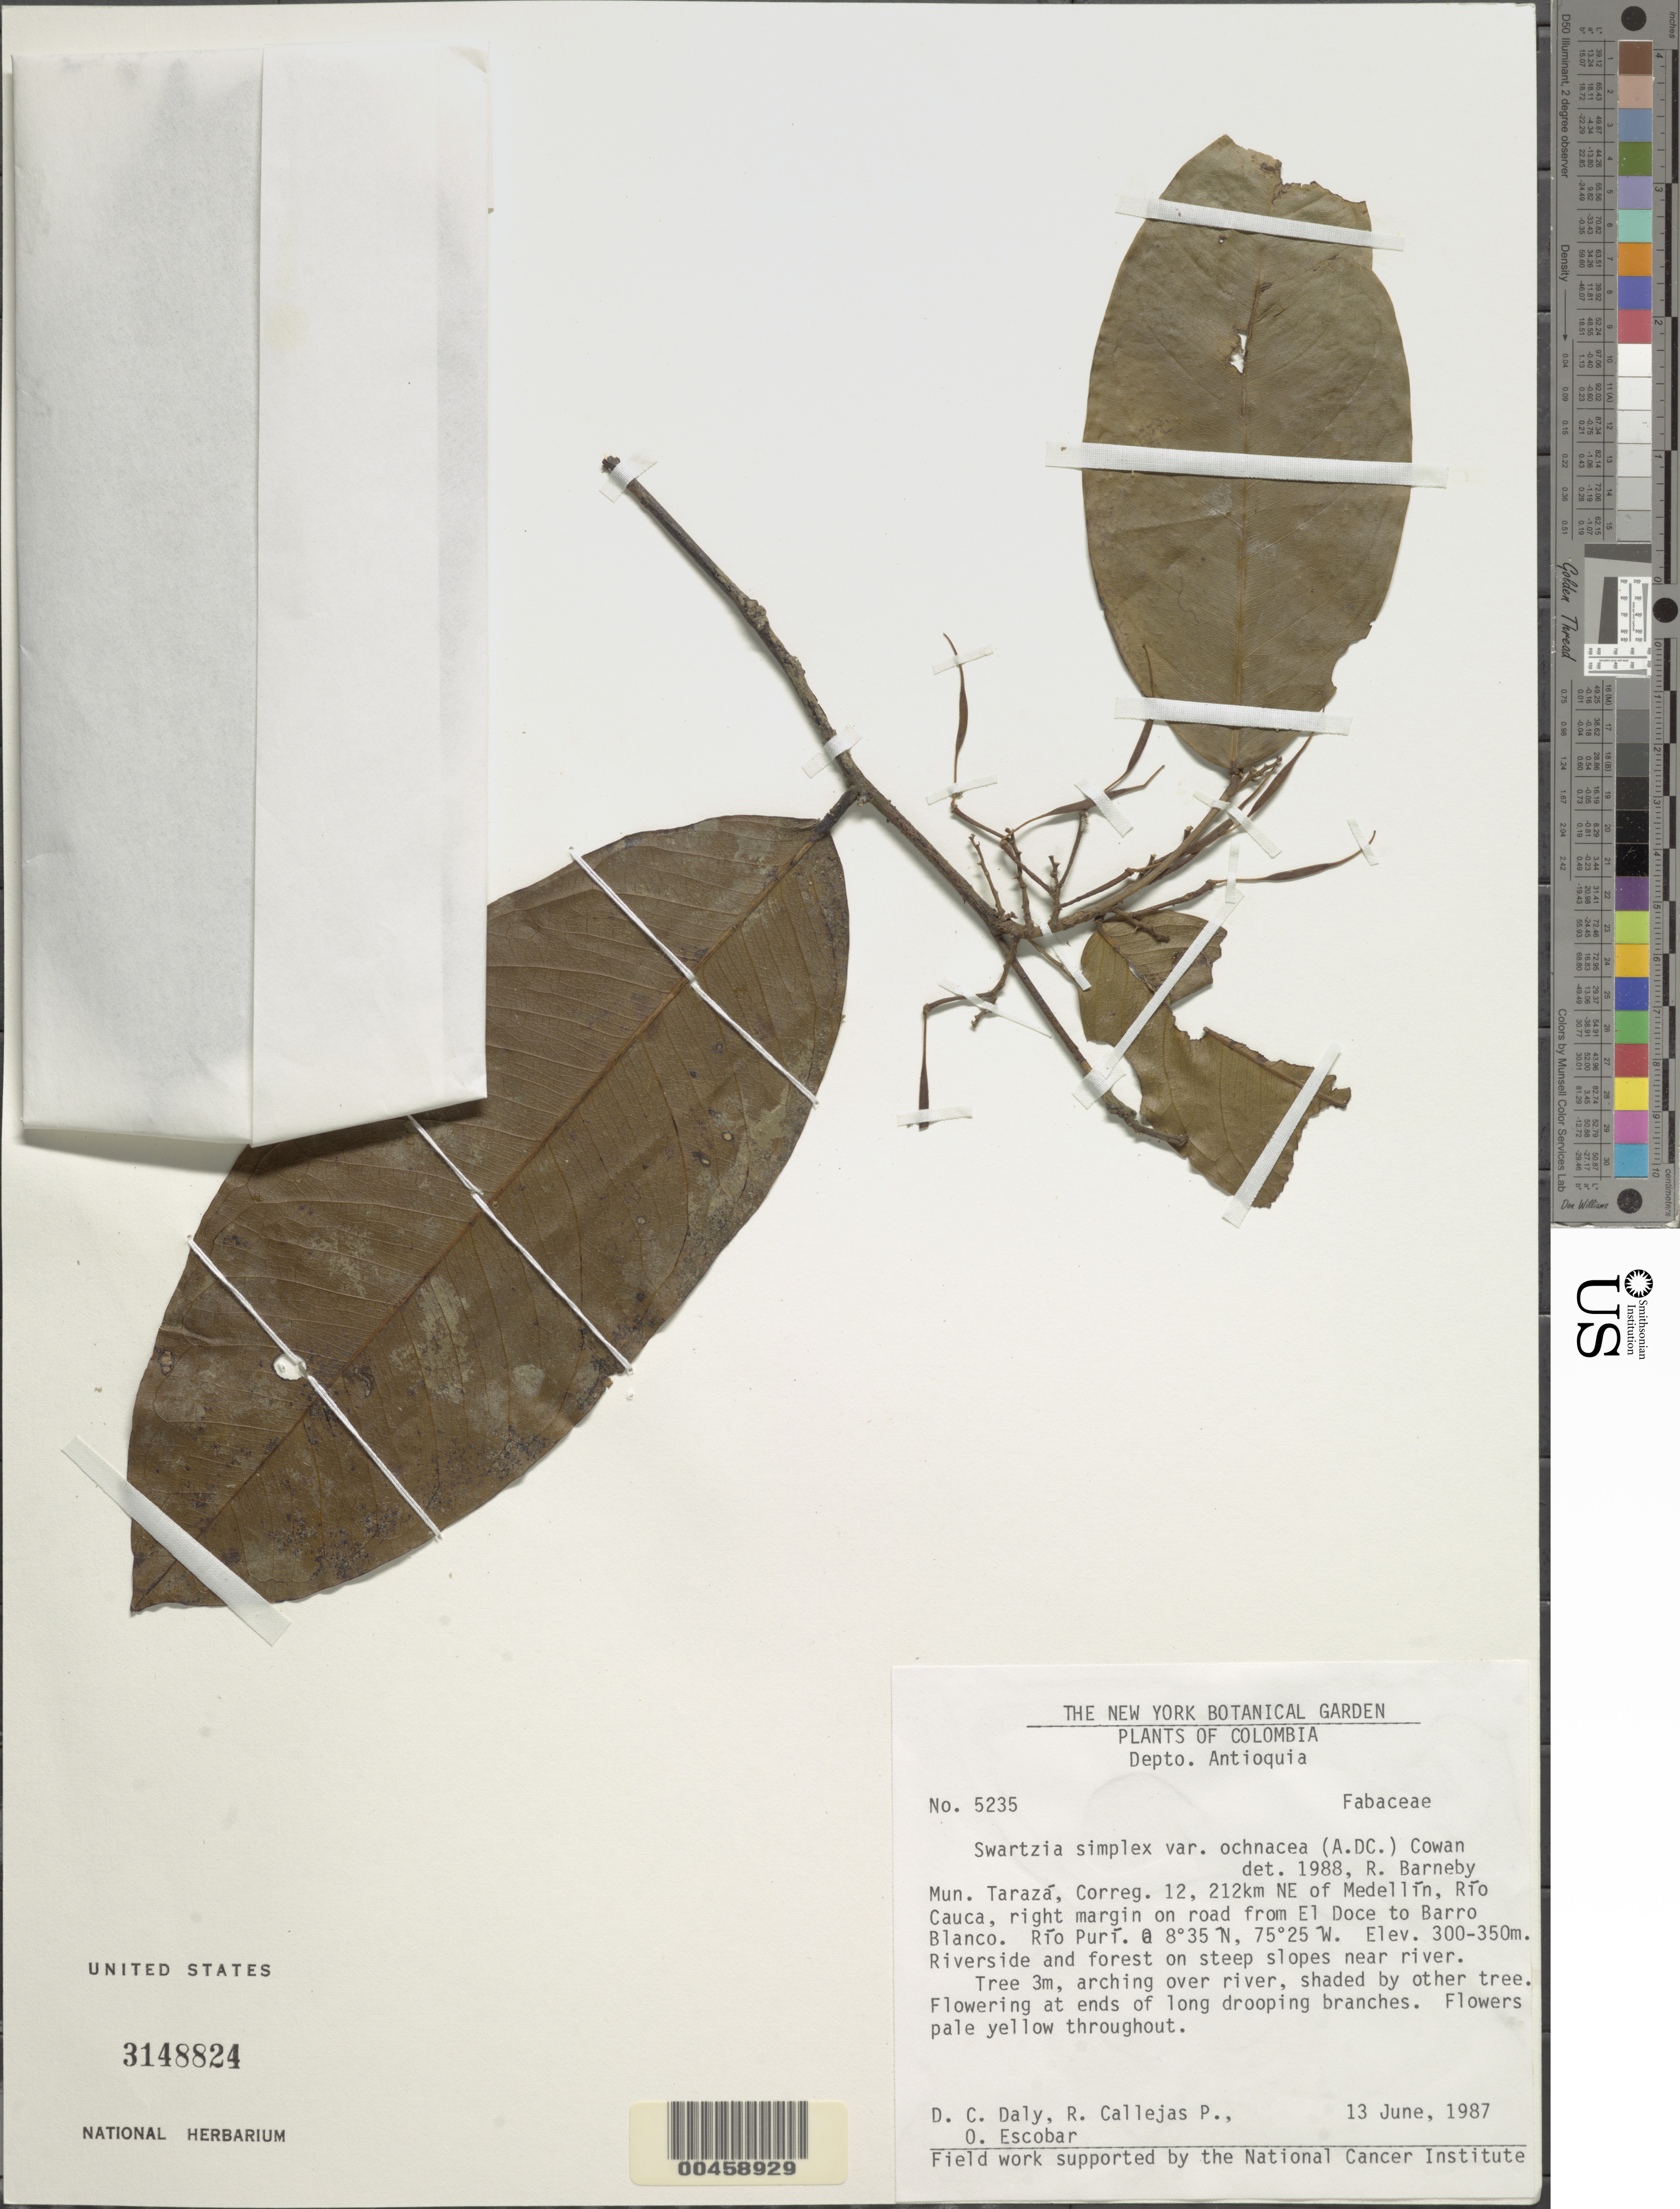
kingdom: Plantae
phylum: Tracheophyta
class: Magnoliopsida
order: Fabales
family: Fabaceae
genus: Swartzia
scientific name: Swartzia simplex var. ochnacea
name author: (DC.) R.S. Cowan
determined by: Barneby, Rupert C., (NY)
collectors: D. C. Daly, R. Callejas & O. D. Escobar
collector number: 5235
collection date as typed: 13 Jun 1987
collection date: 1987-06-13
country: Colombia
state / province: Antioquia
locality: Taraza Mun. (?), correg. 12, 212 km NE of Medellin, Rio Cauca, road from El Doce to Barro Blanco. Rio Puri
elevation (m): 300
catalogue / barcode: US 3148824